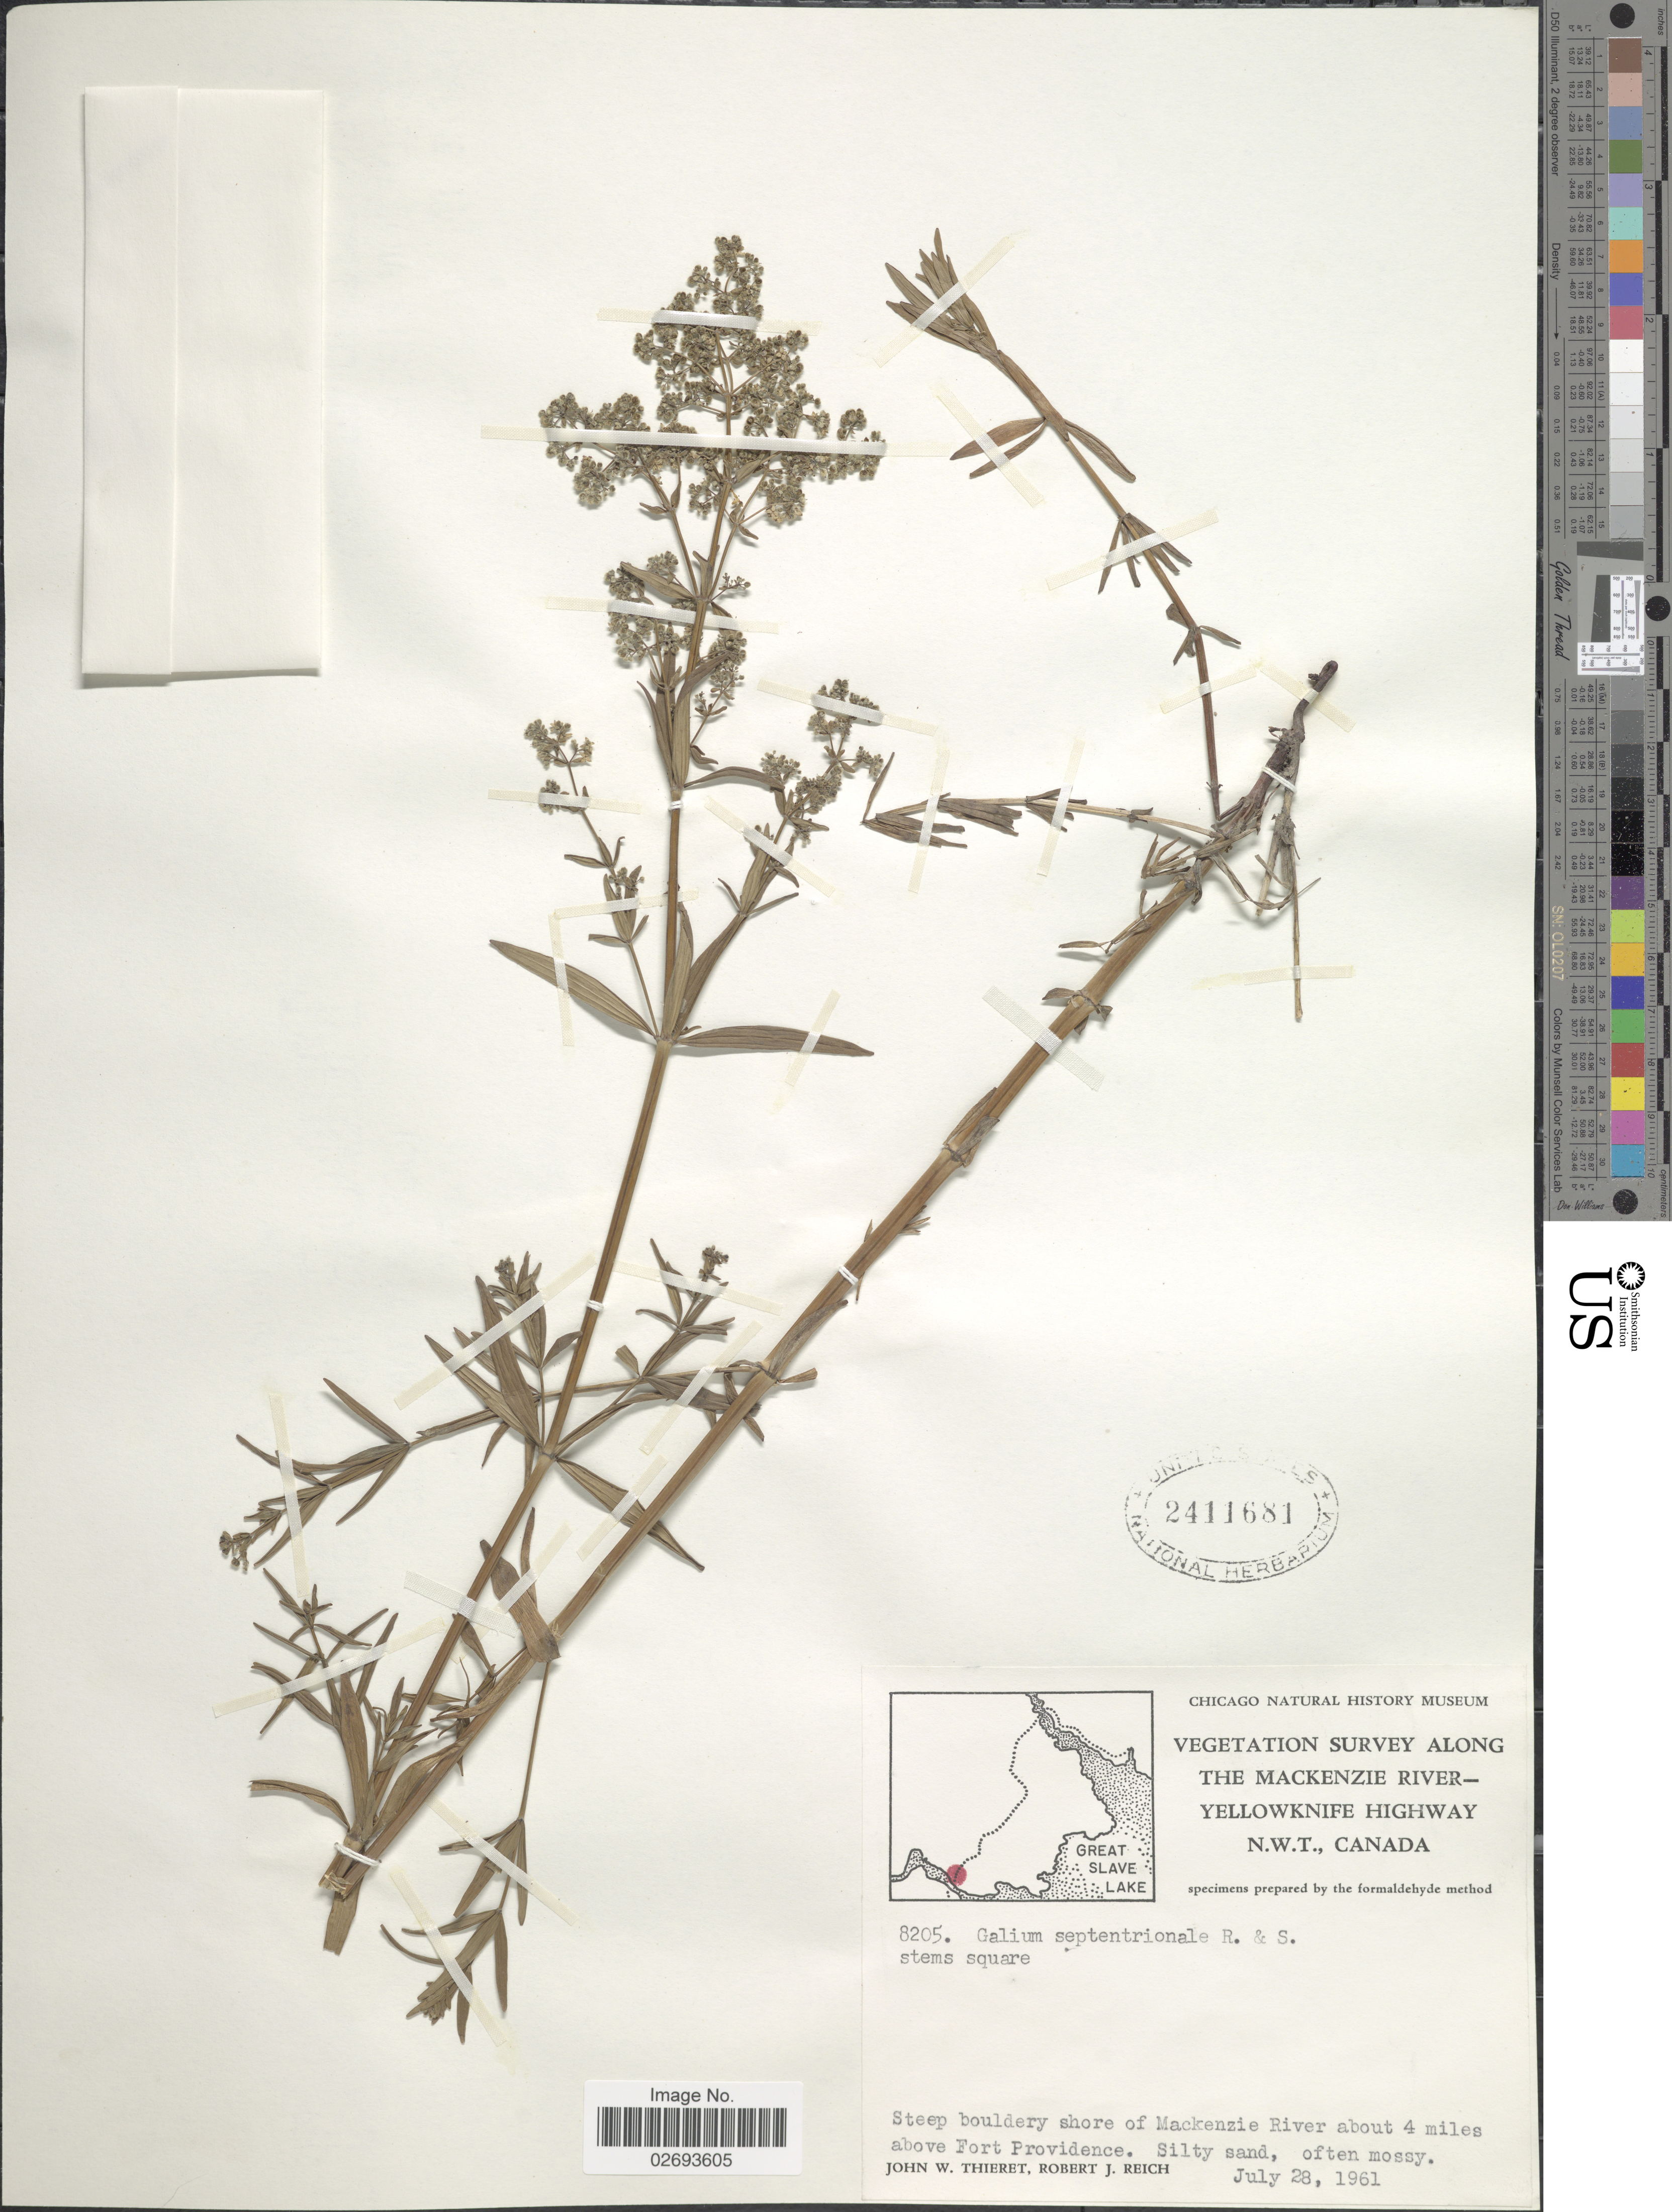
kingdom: Plantae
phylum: Tracheophyta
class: Magnoliopsida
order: Gentianales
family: Rubiaceae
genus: Galium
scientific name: Galium septentrionale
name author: Roem. & Schult.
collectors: J. W. Thieret & R. Reich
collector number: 8205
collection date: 1961-07-28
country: Canada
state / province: Northwest Territories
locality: Along the Mackenzie River-Yellowknife Highway, NWT, Steep bouldery shore of Mackenzie River about 4 miles above Fort Providence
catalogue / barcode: US 2411681